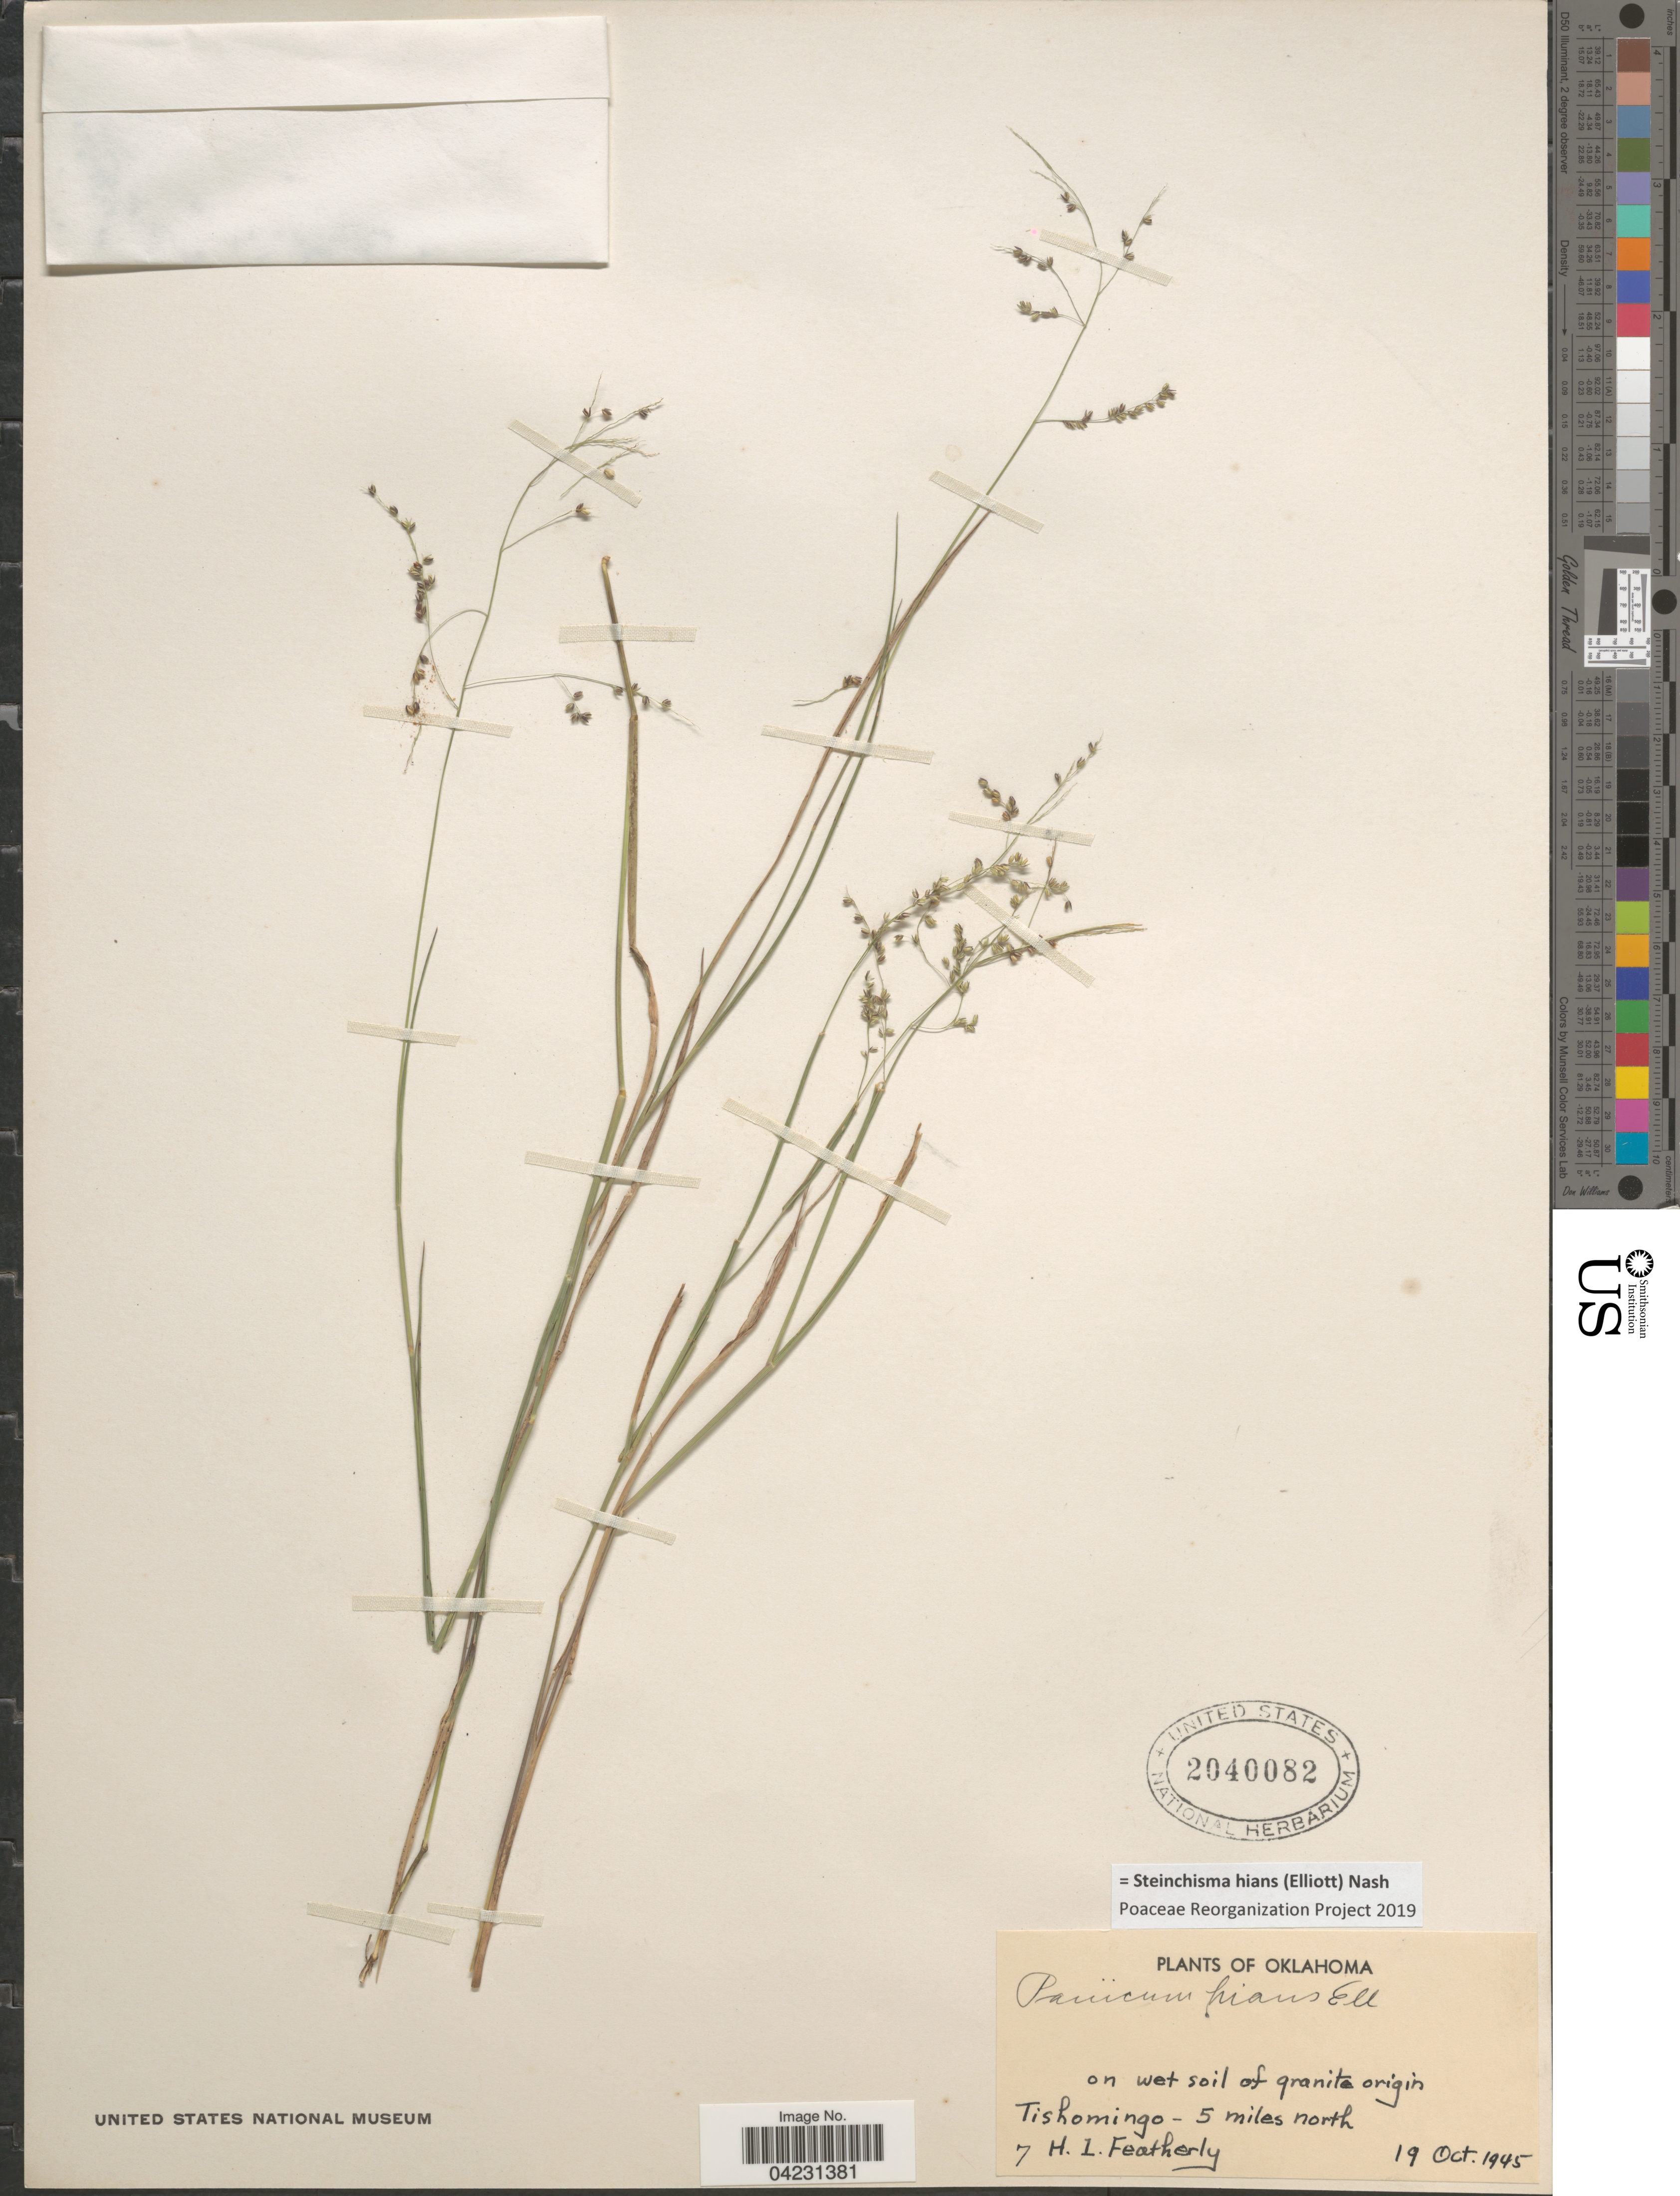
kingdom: Plantae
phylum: Tracheophyta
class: Liliopsida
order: Poales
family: Poaceae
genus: Steinchisma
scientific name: Steinchisma hians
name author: (Elliott) Nash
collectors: H. Featherly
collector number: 7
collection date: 1945-10-19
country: United States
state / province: Oklahoma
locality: Tishomingo - 5 miles north.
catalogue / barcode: US 2040082